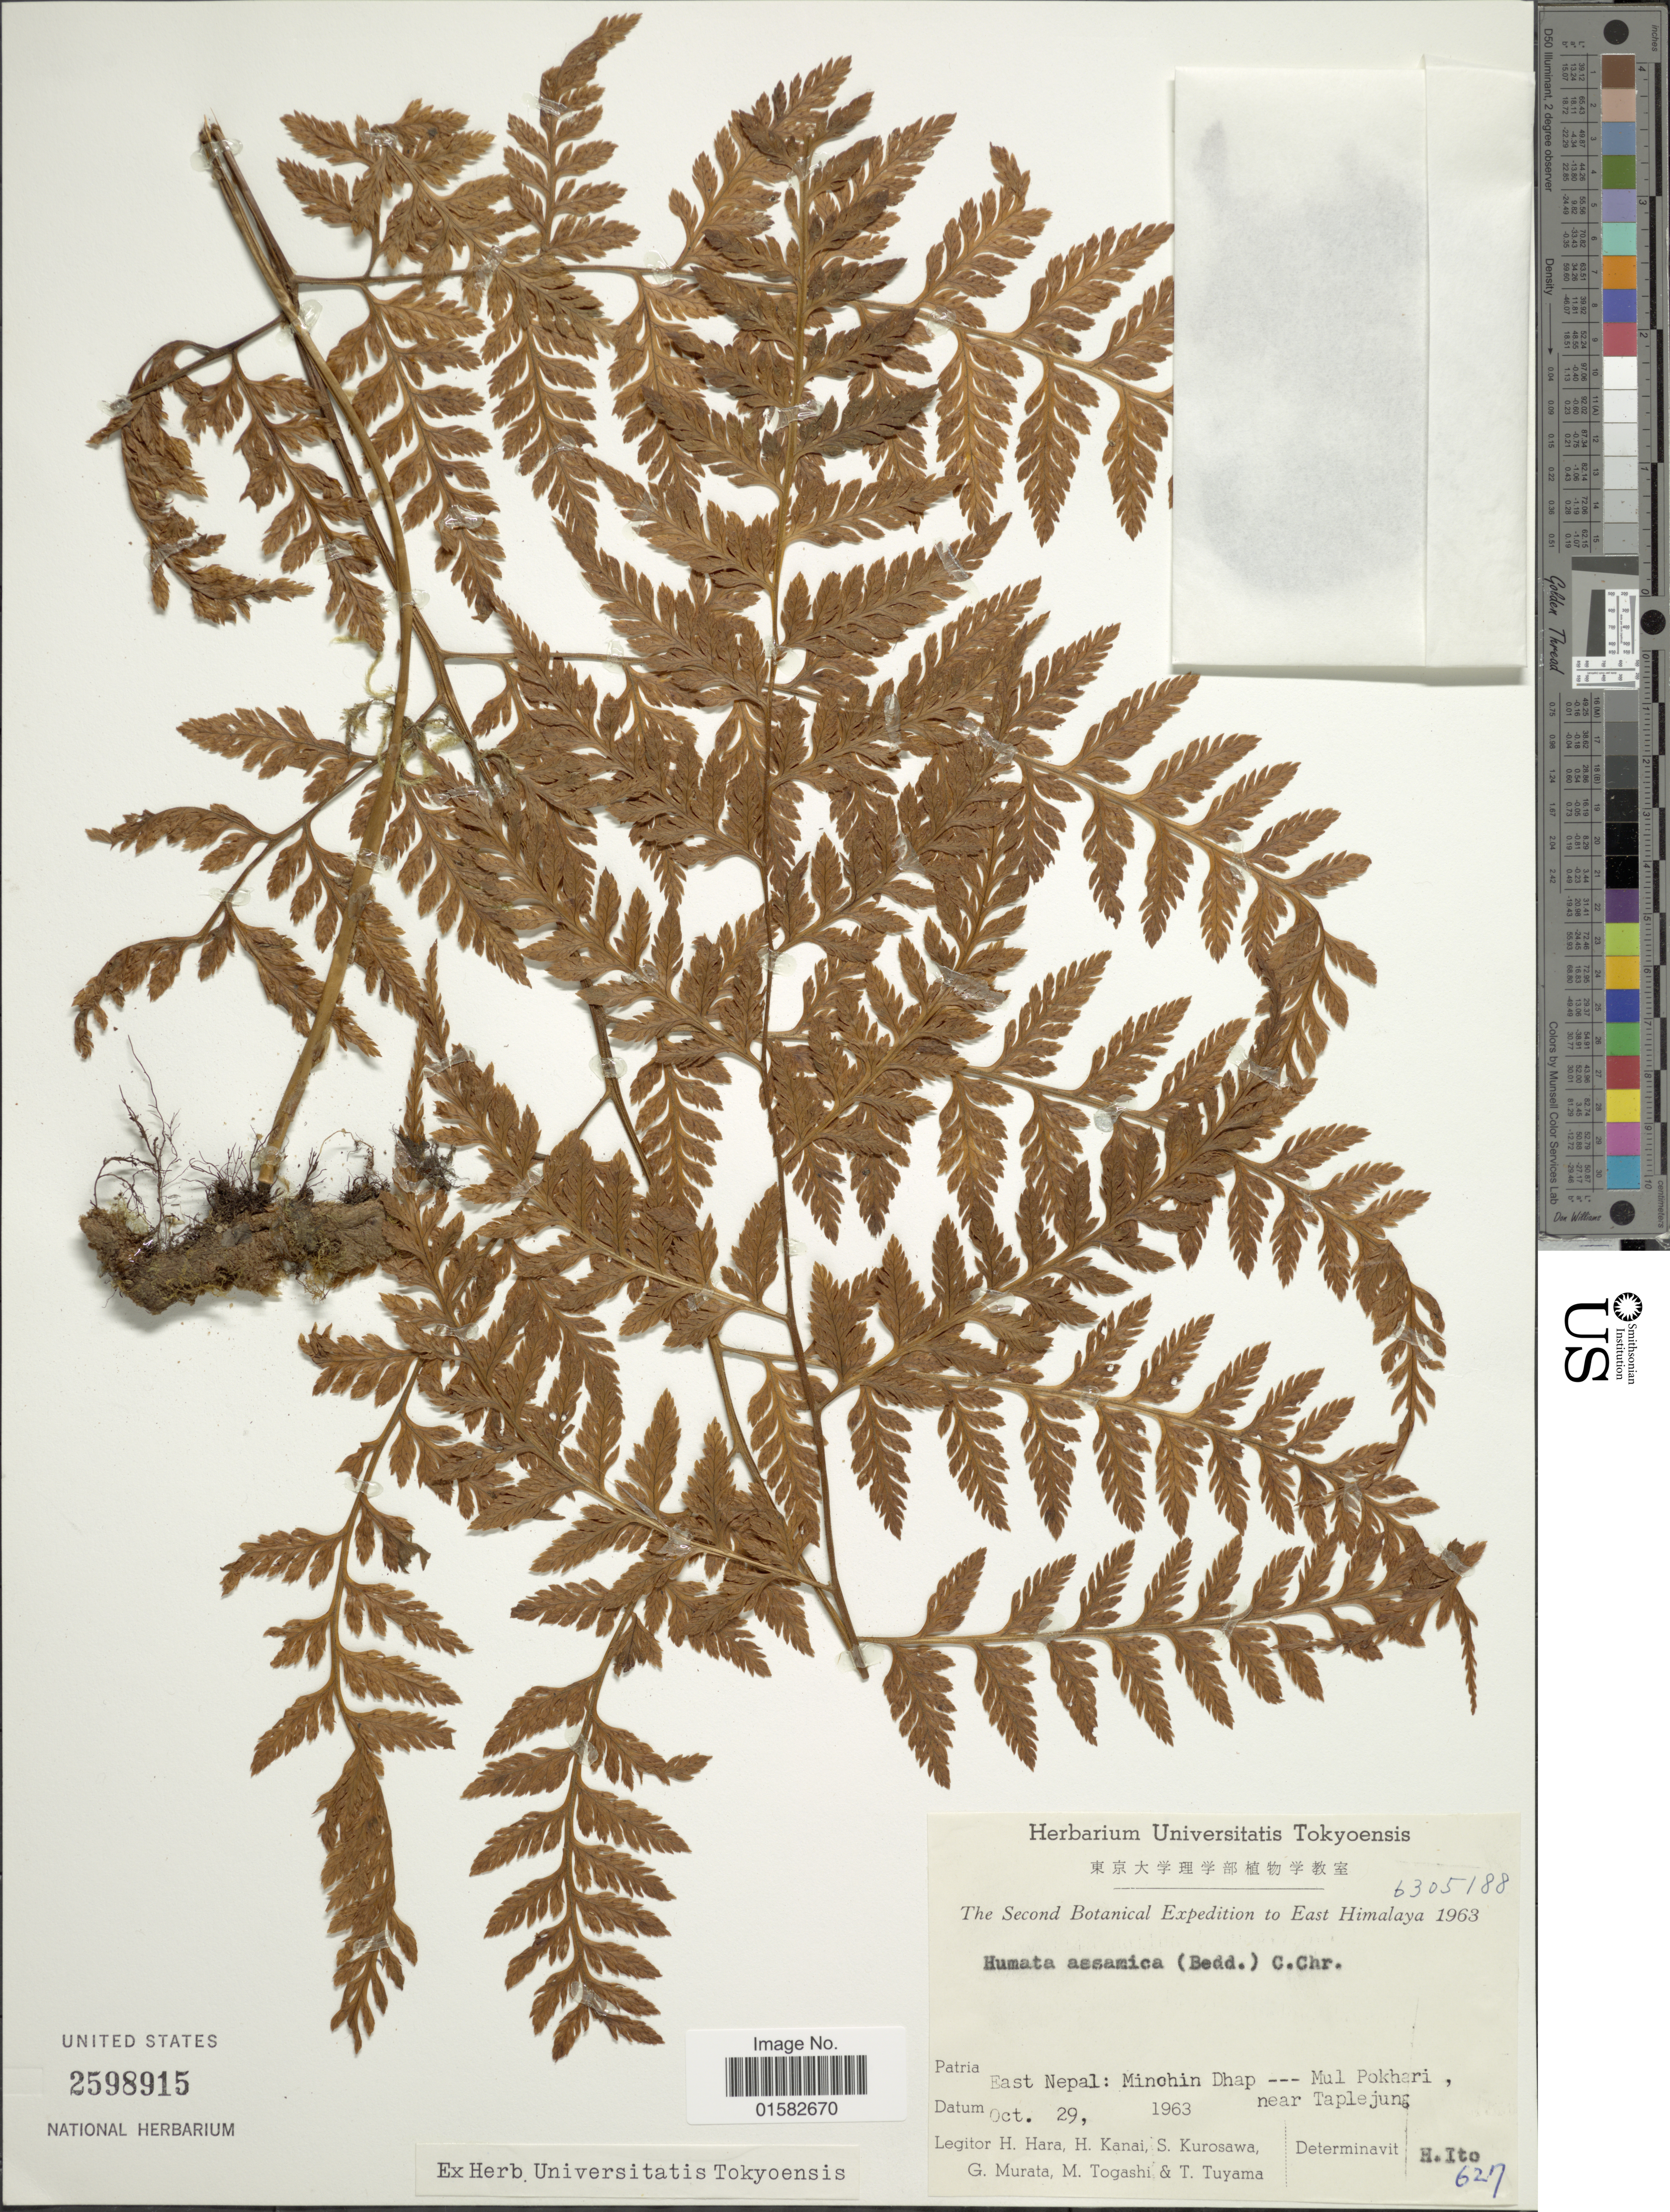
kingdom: Plantae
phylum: Tracheophyta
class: Polypodiopsida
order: Polypodiales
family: Davalliaceae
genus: Davallia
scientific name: Davallia assamica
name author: (Bedd.) Baker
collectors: H. Hara, H. Kanai, S. Kurosawa, G. Murata & et al.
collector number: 6305188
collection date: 1963-10-29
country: Nepal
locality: East Nepal; Minohin Dhap, Mul Pokhari near Taplejung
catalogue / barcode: US 2598915